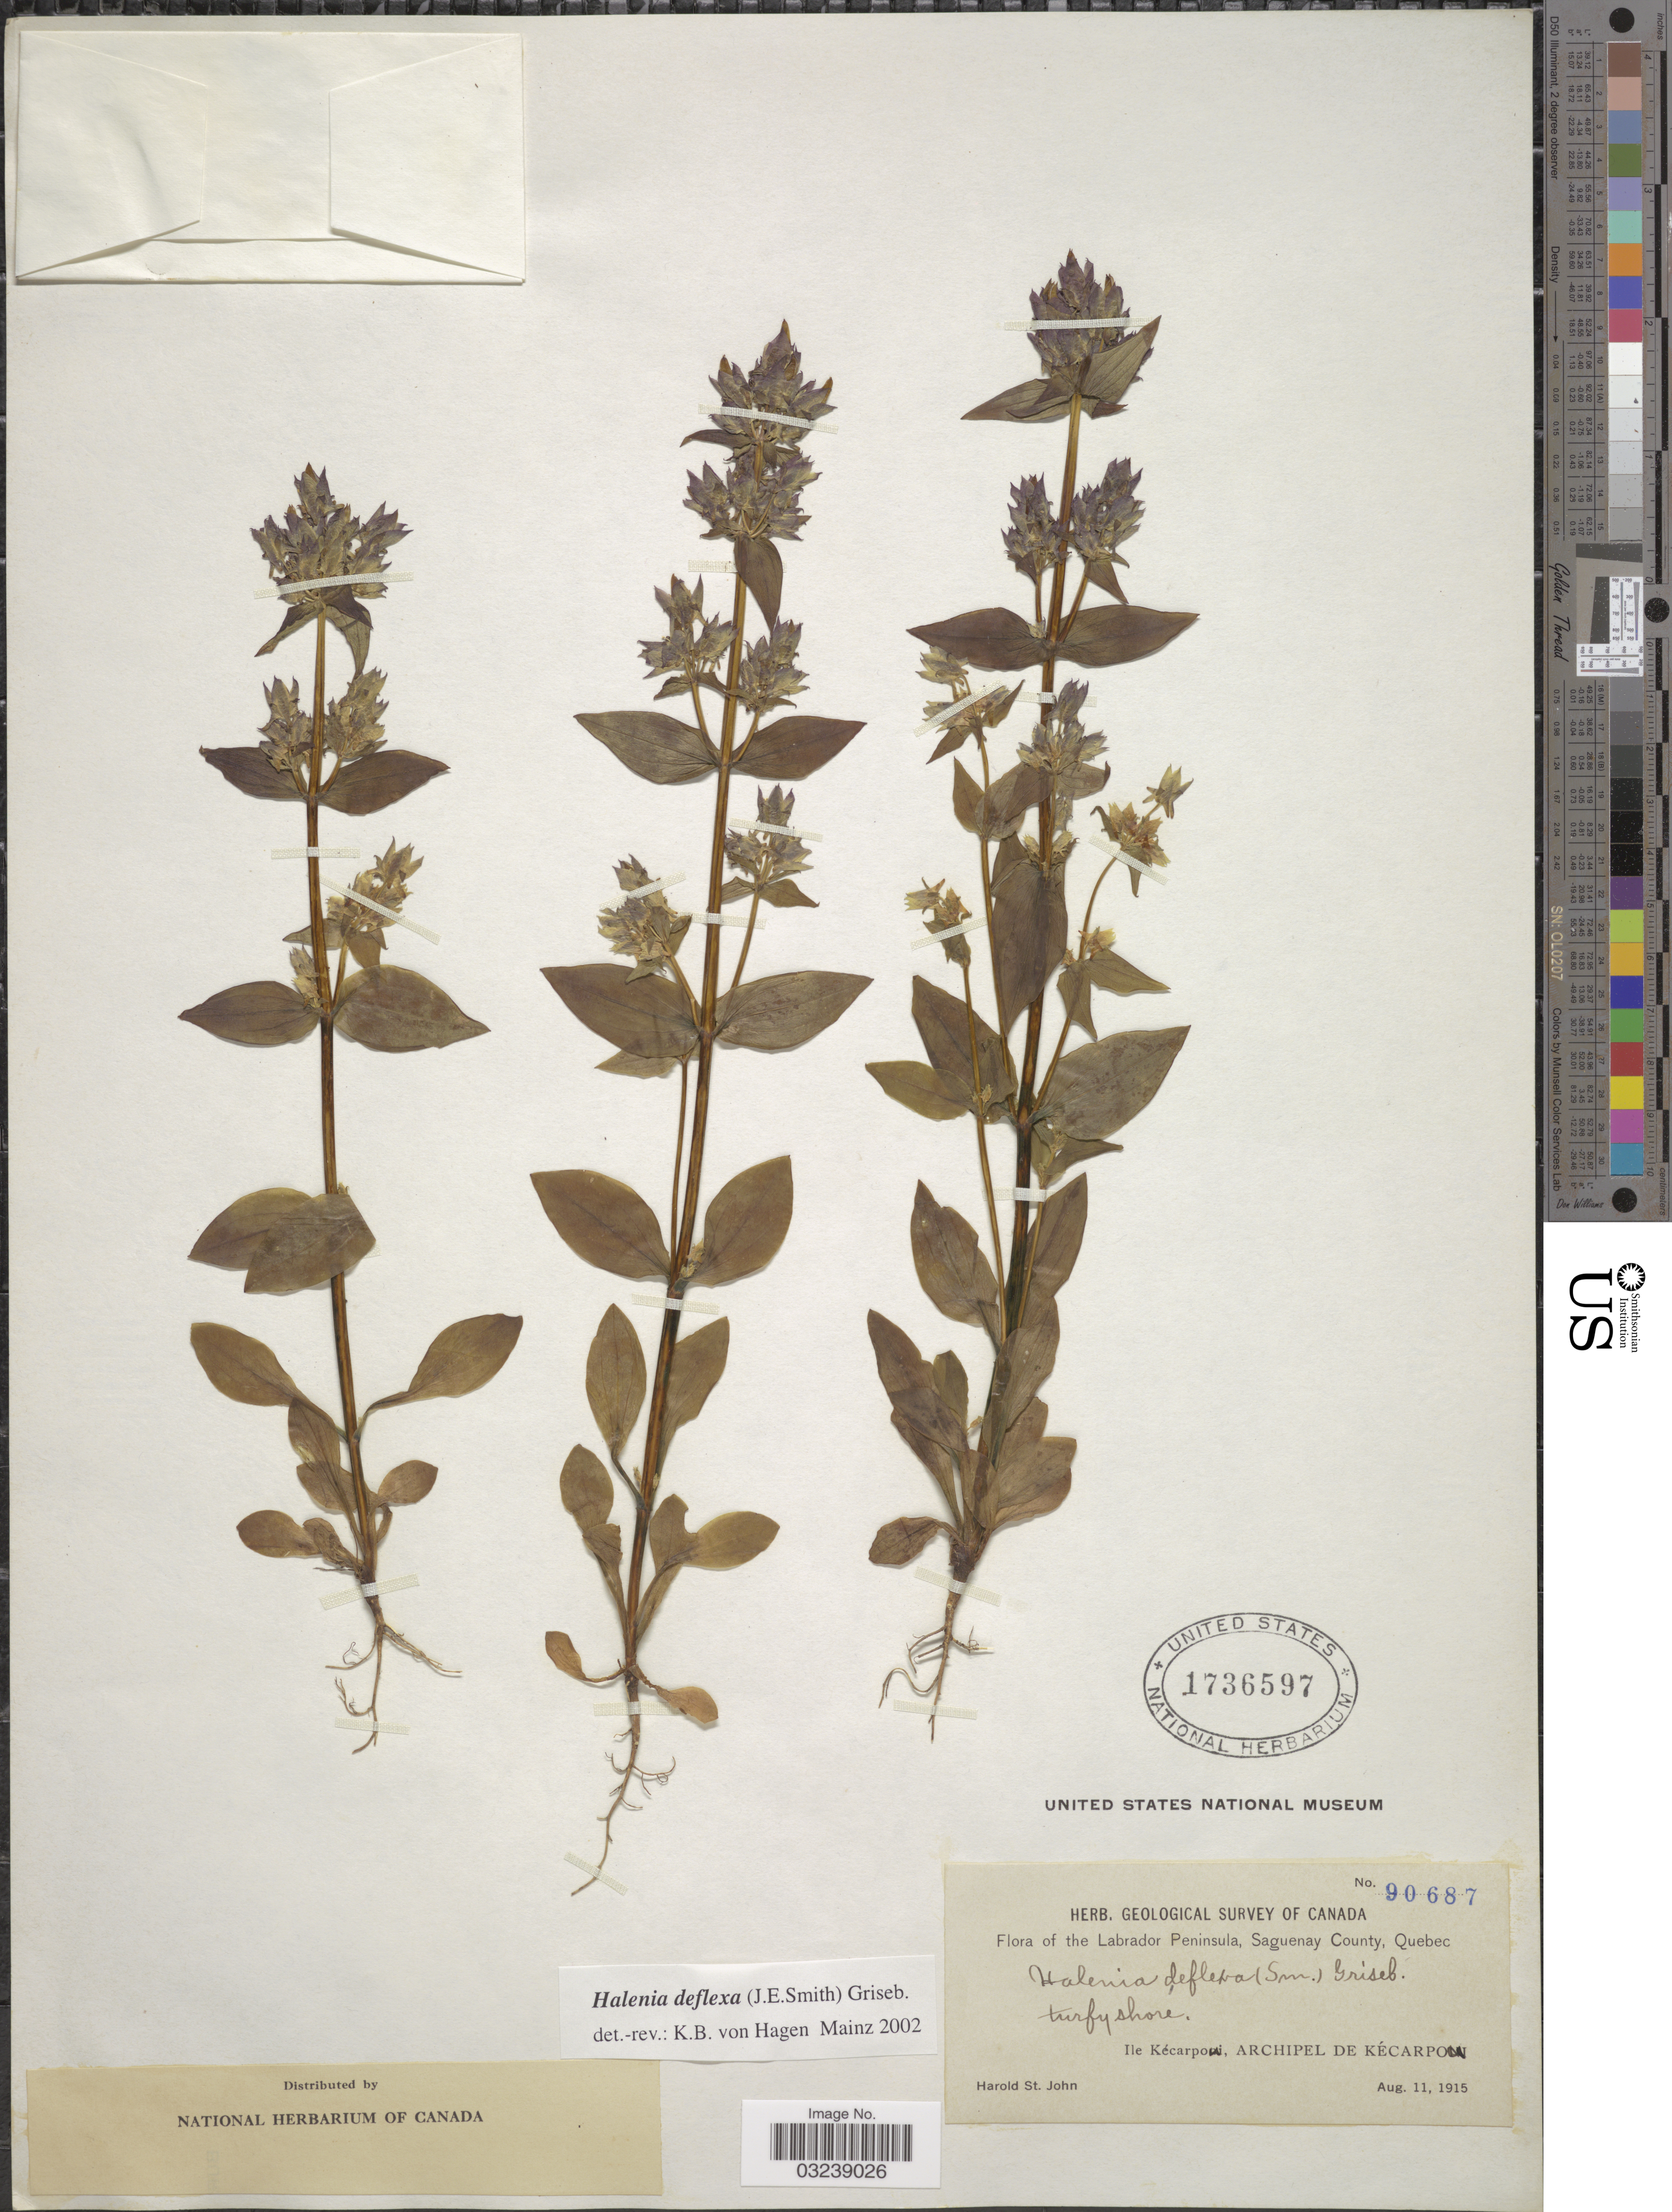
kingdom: Plantae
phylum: Tracheophyta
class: Magnoliopsida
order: Gentianales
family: Gentianaceae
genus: Halenia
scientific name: Halenia deflexa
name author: (Sm.) Griseb.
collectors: H. St. John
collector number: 90687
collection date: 1915-08-11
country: Canada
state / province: Quebec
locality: The Labrador Peninsula, Saguenay County. Ile Kécarpoui, Archipel de Kécarpoui.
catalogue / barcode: US 1736597